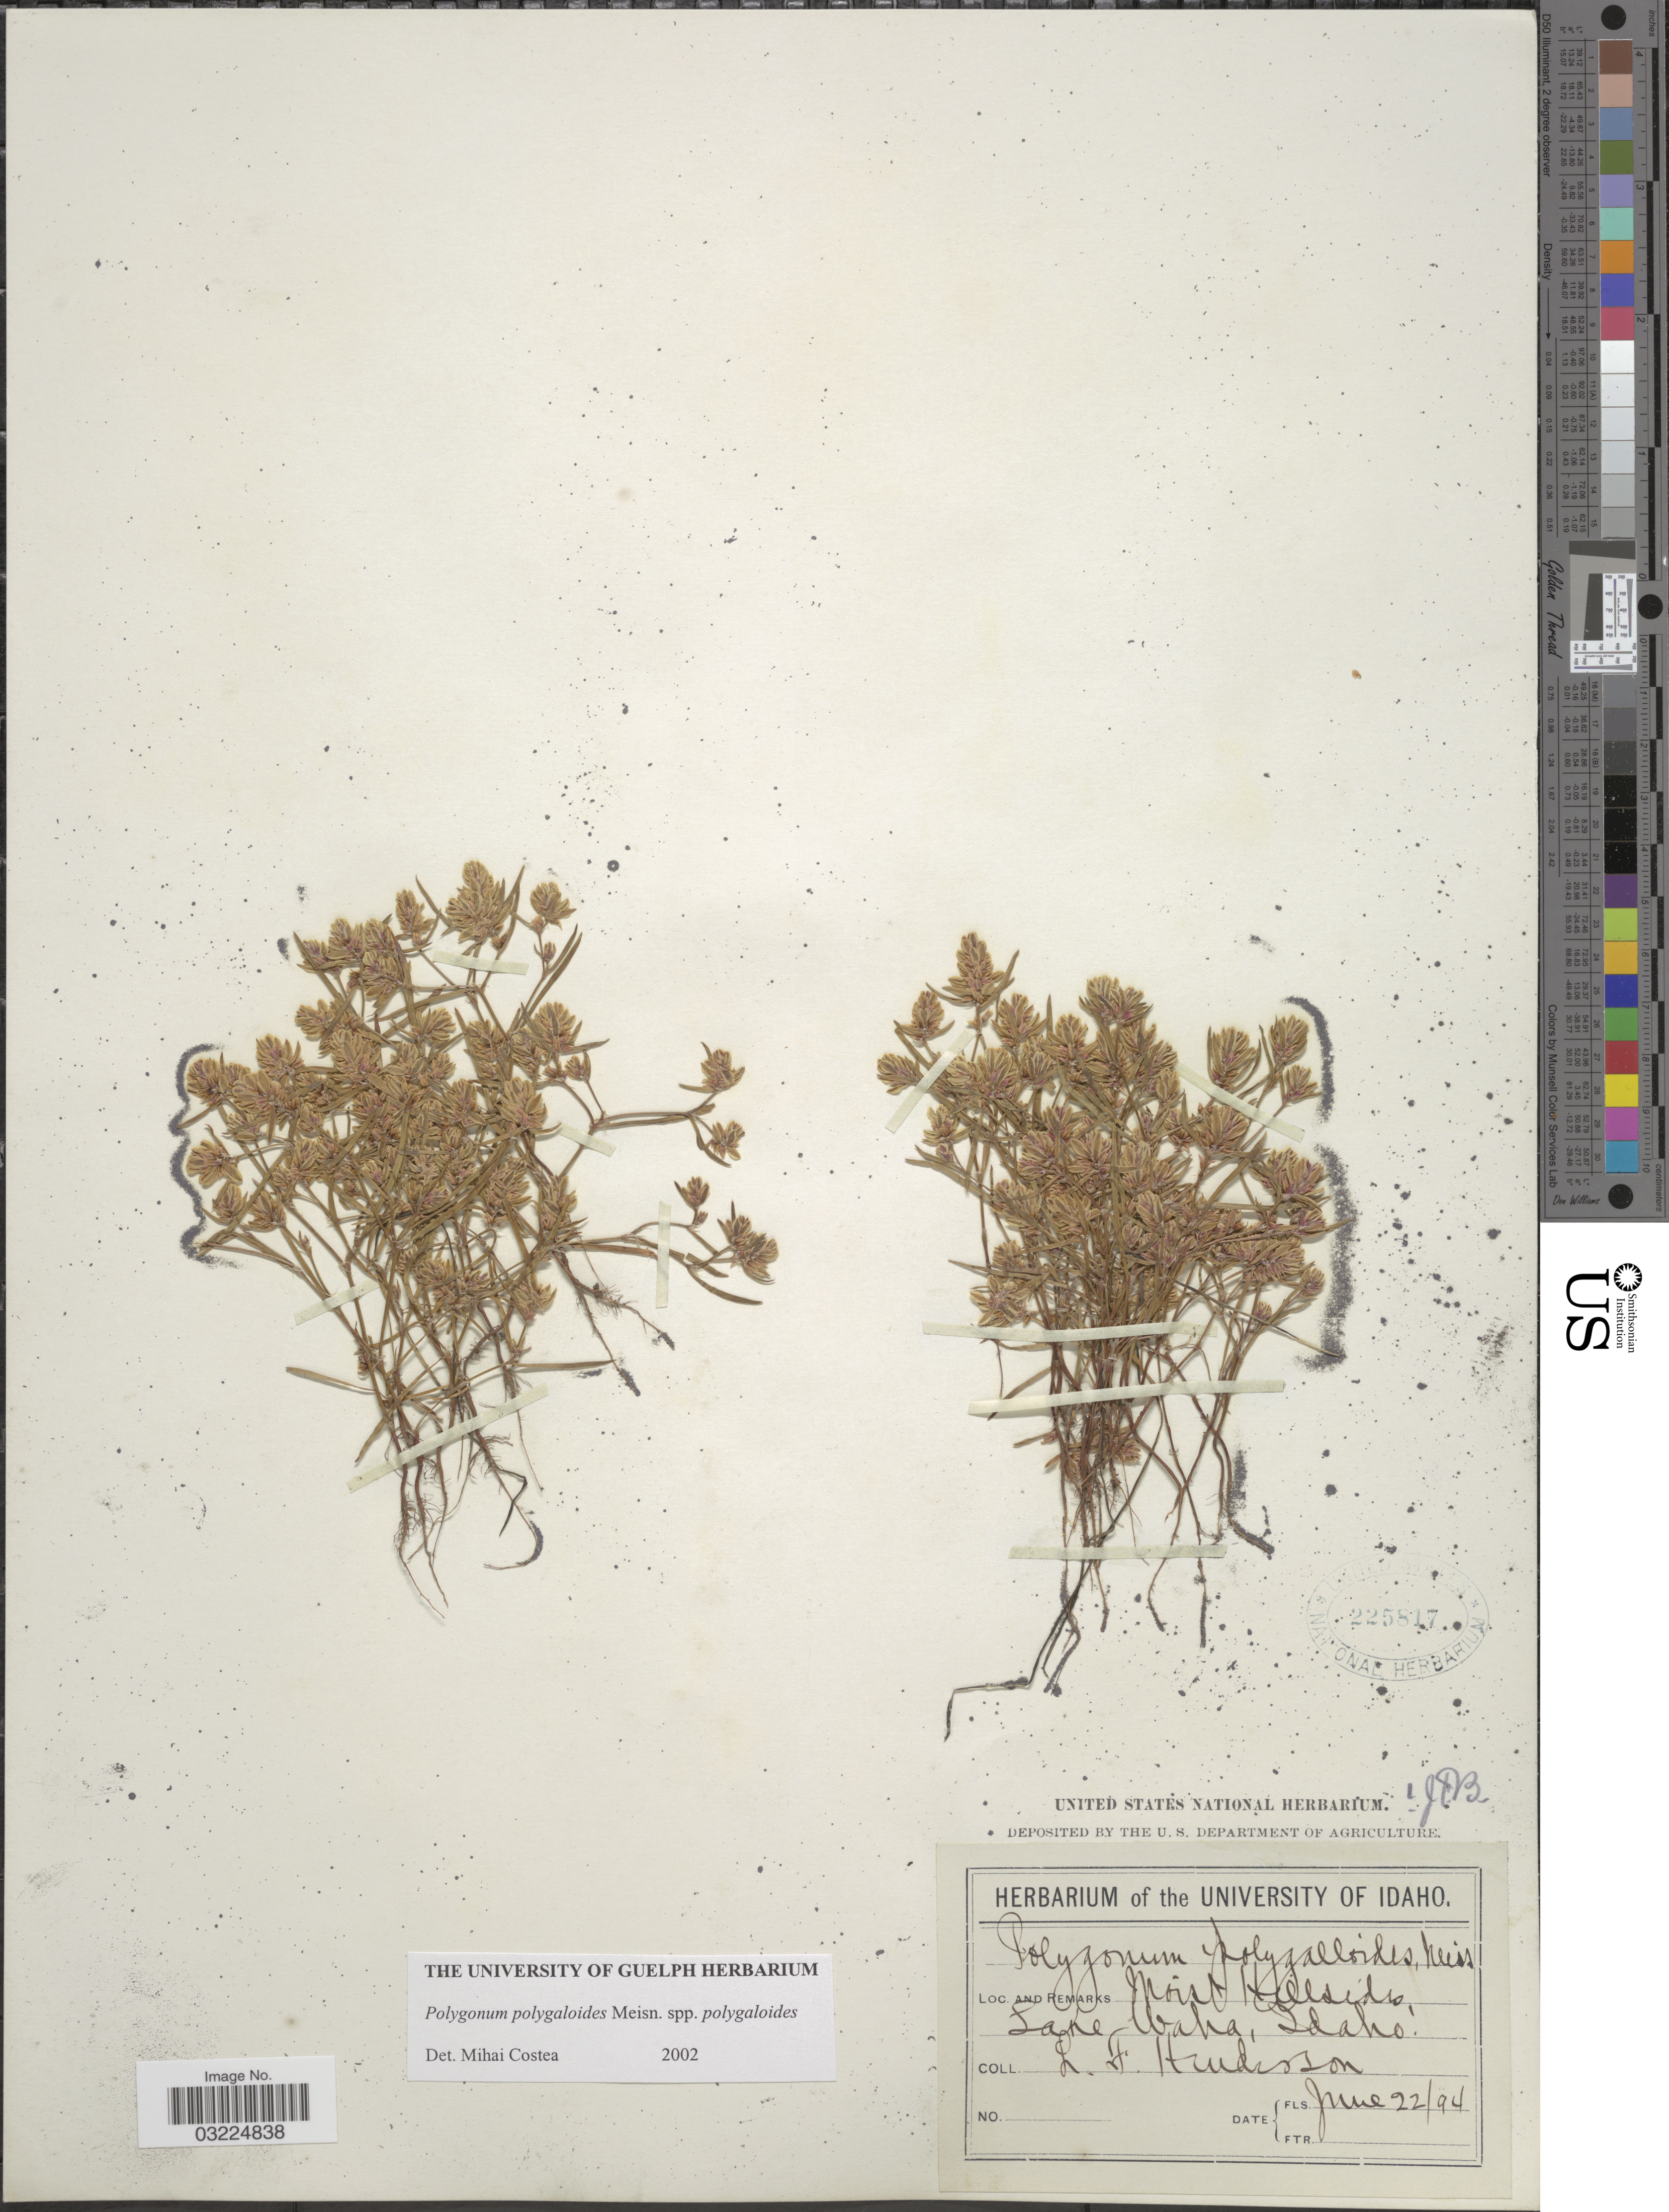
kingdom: Plantae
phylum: Tracheophyta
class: Magnoliopsida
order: Caryophyllales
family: Polygonaceae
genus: Polygonum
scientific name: Polygonum polygaloides subsp. polygaloides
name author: Meisn.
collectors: L. Henderson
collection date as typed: Transcribed d/m/y: 22/6/94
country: United States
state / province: Idaho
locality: Lake Waha.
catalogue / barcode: US 225817